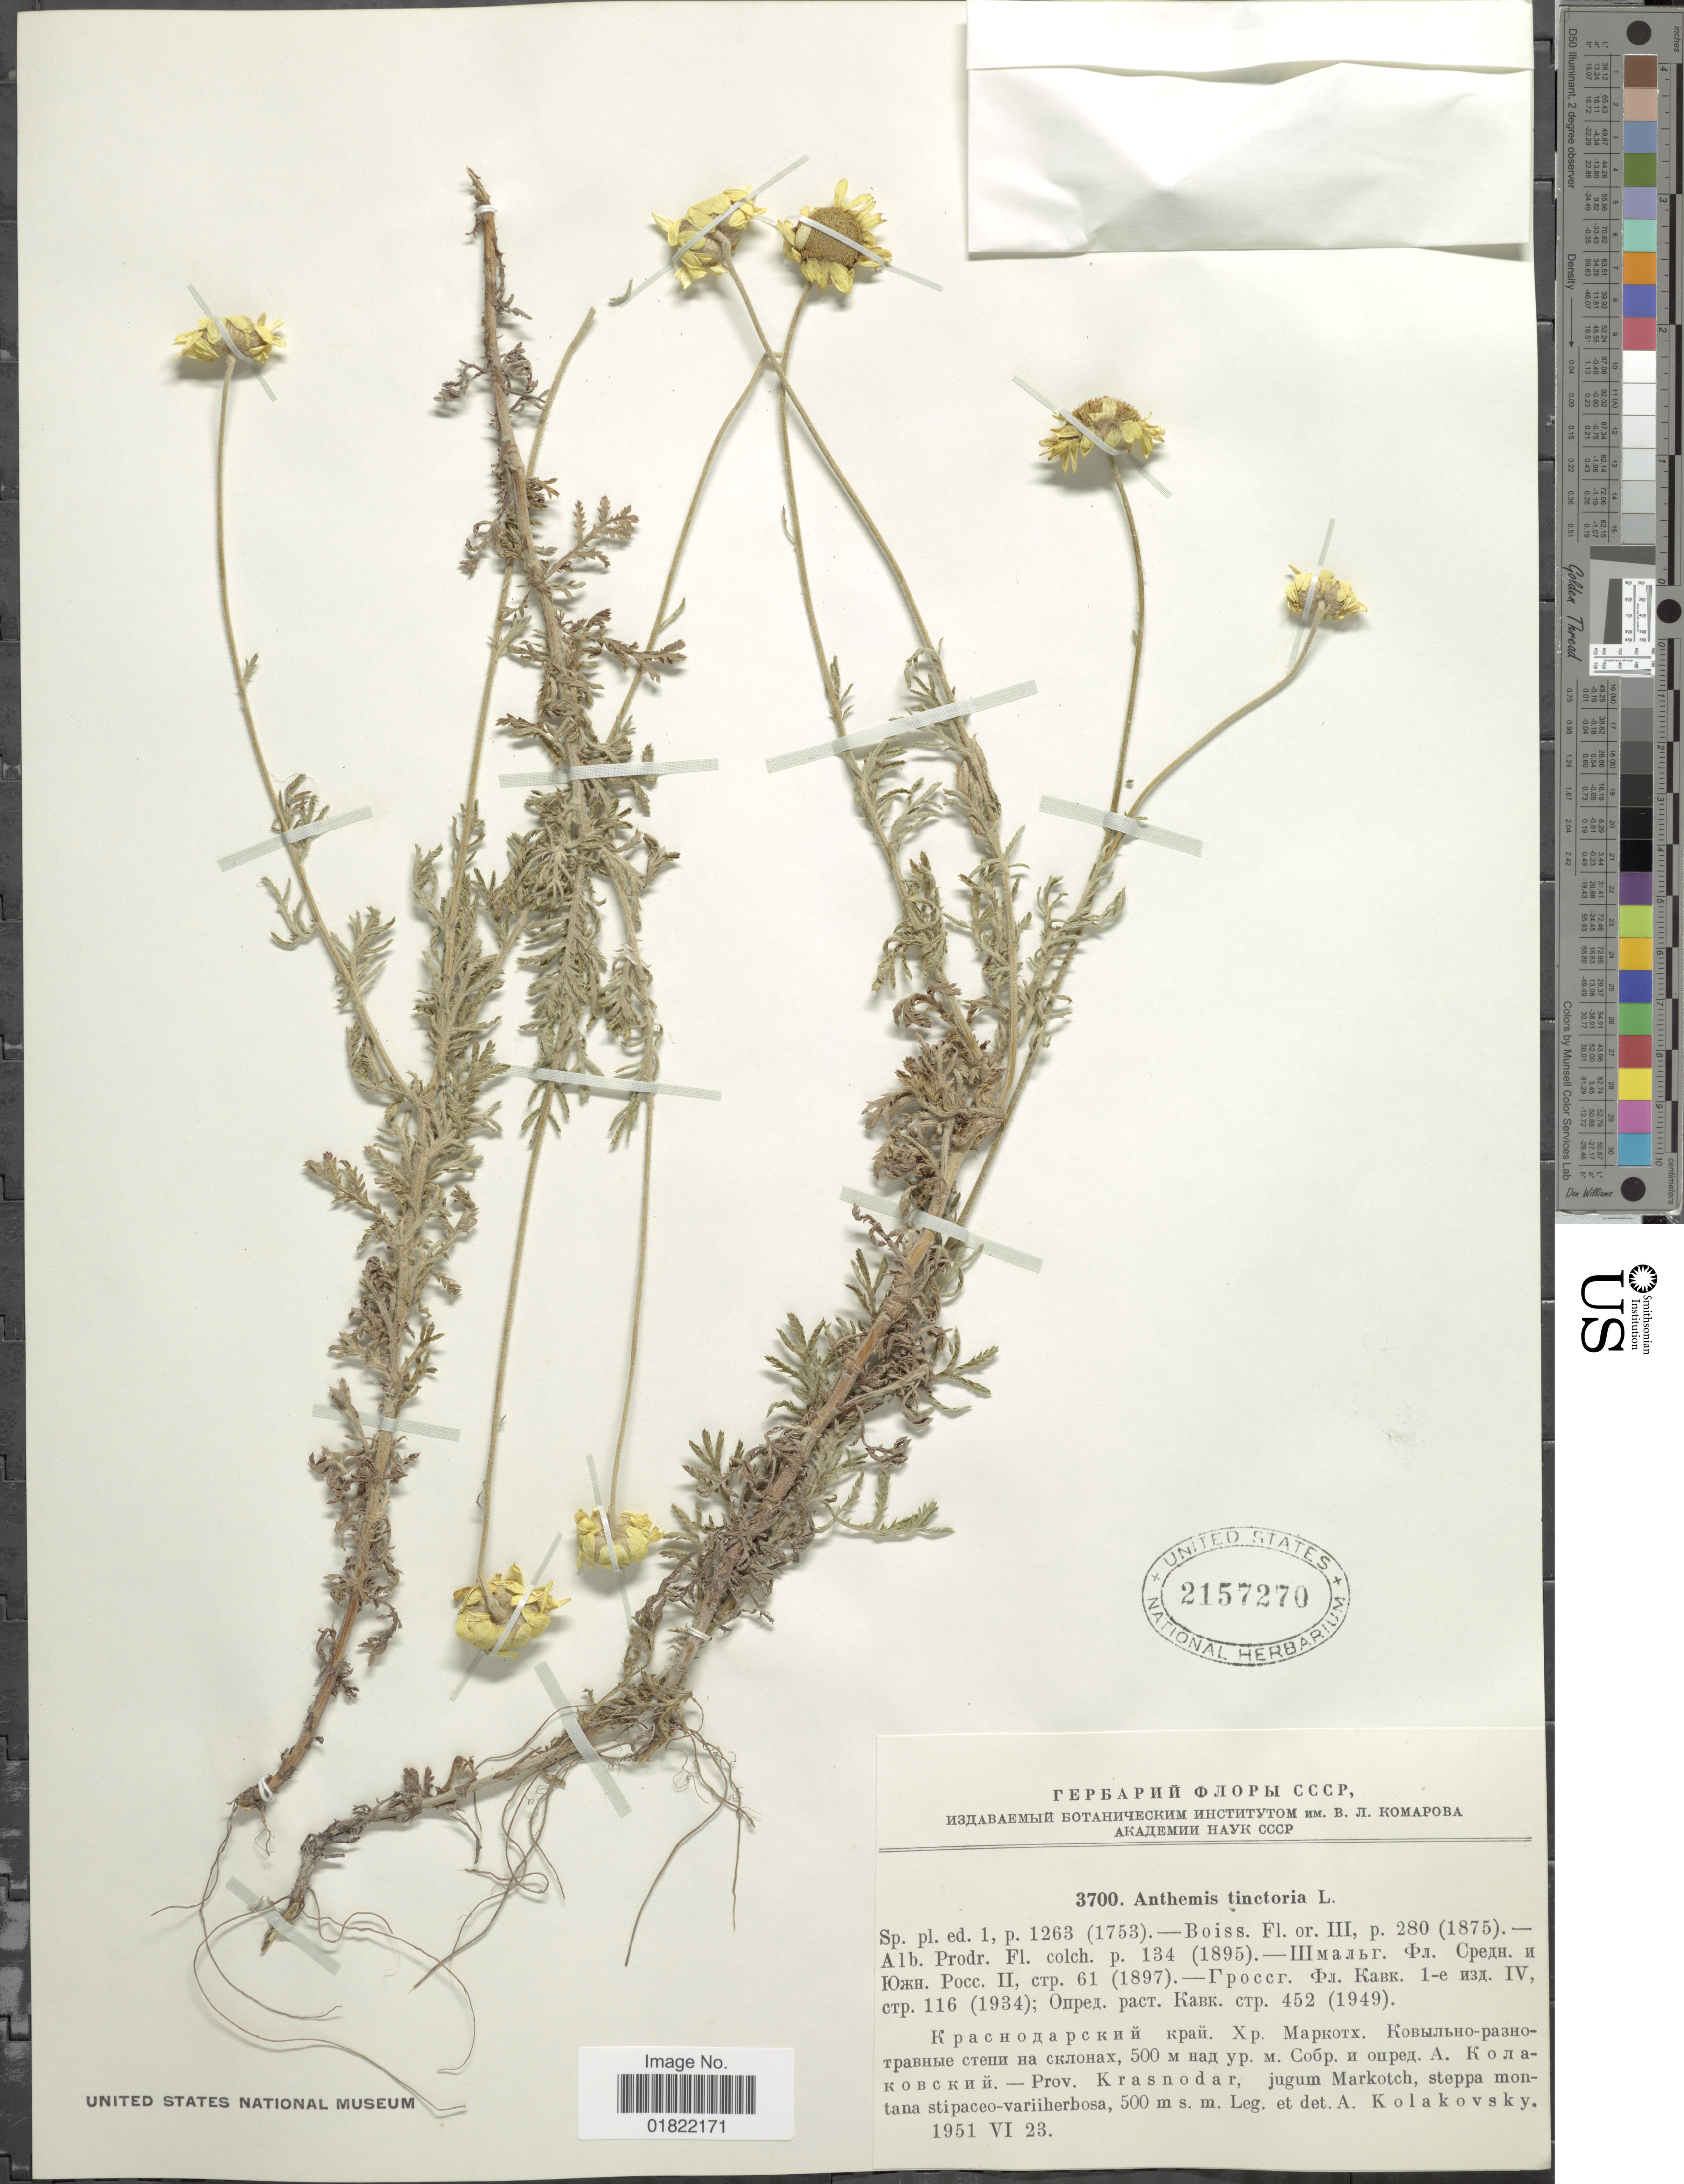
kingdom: Plantae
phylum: Tracheophyta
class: Magnoliopsida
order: Asterales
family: Asteraceae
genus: Anthemis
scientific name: Anthemis tinctoria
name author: L.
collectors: A. Kolakovsky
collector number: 3700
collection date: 1951-06-23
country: Russian Federation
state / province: Krasnodar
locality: Jugum Markotch, steppa montana stipaceo-variiherbosa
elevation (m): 500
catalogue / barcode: US 2157270